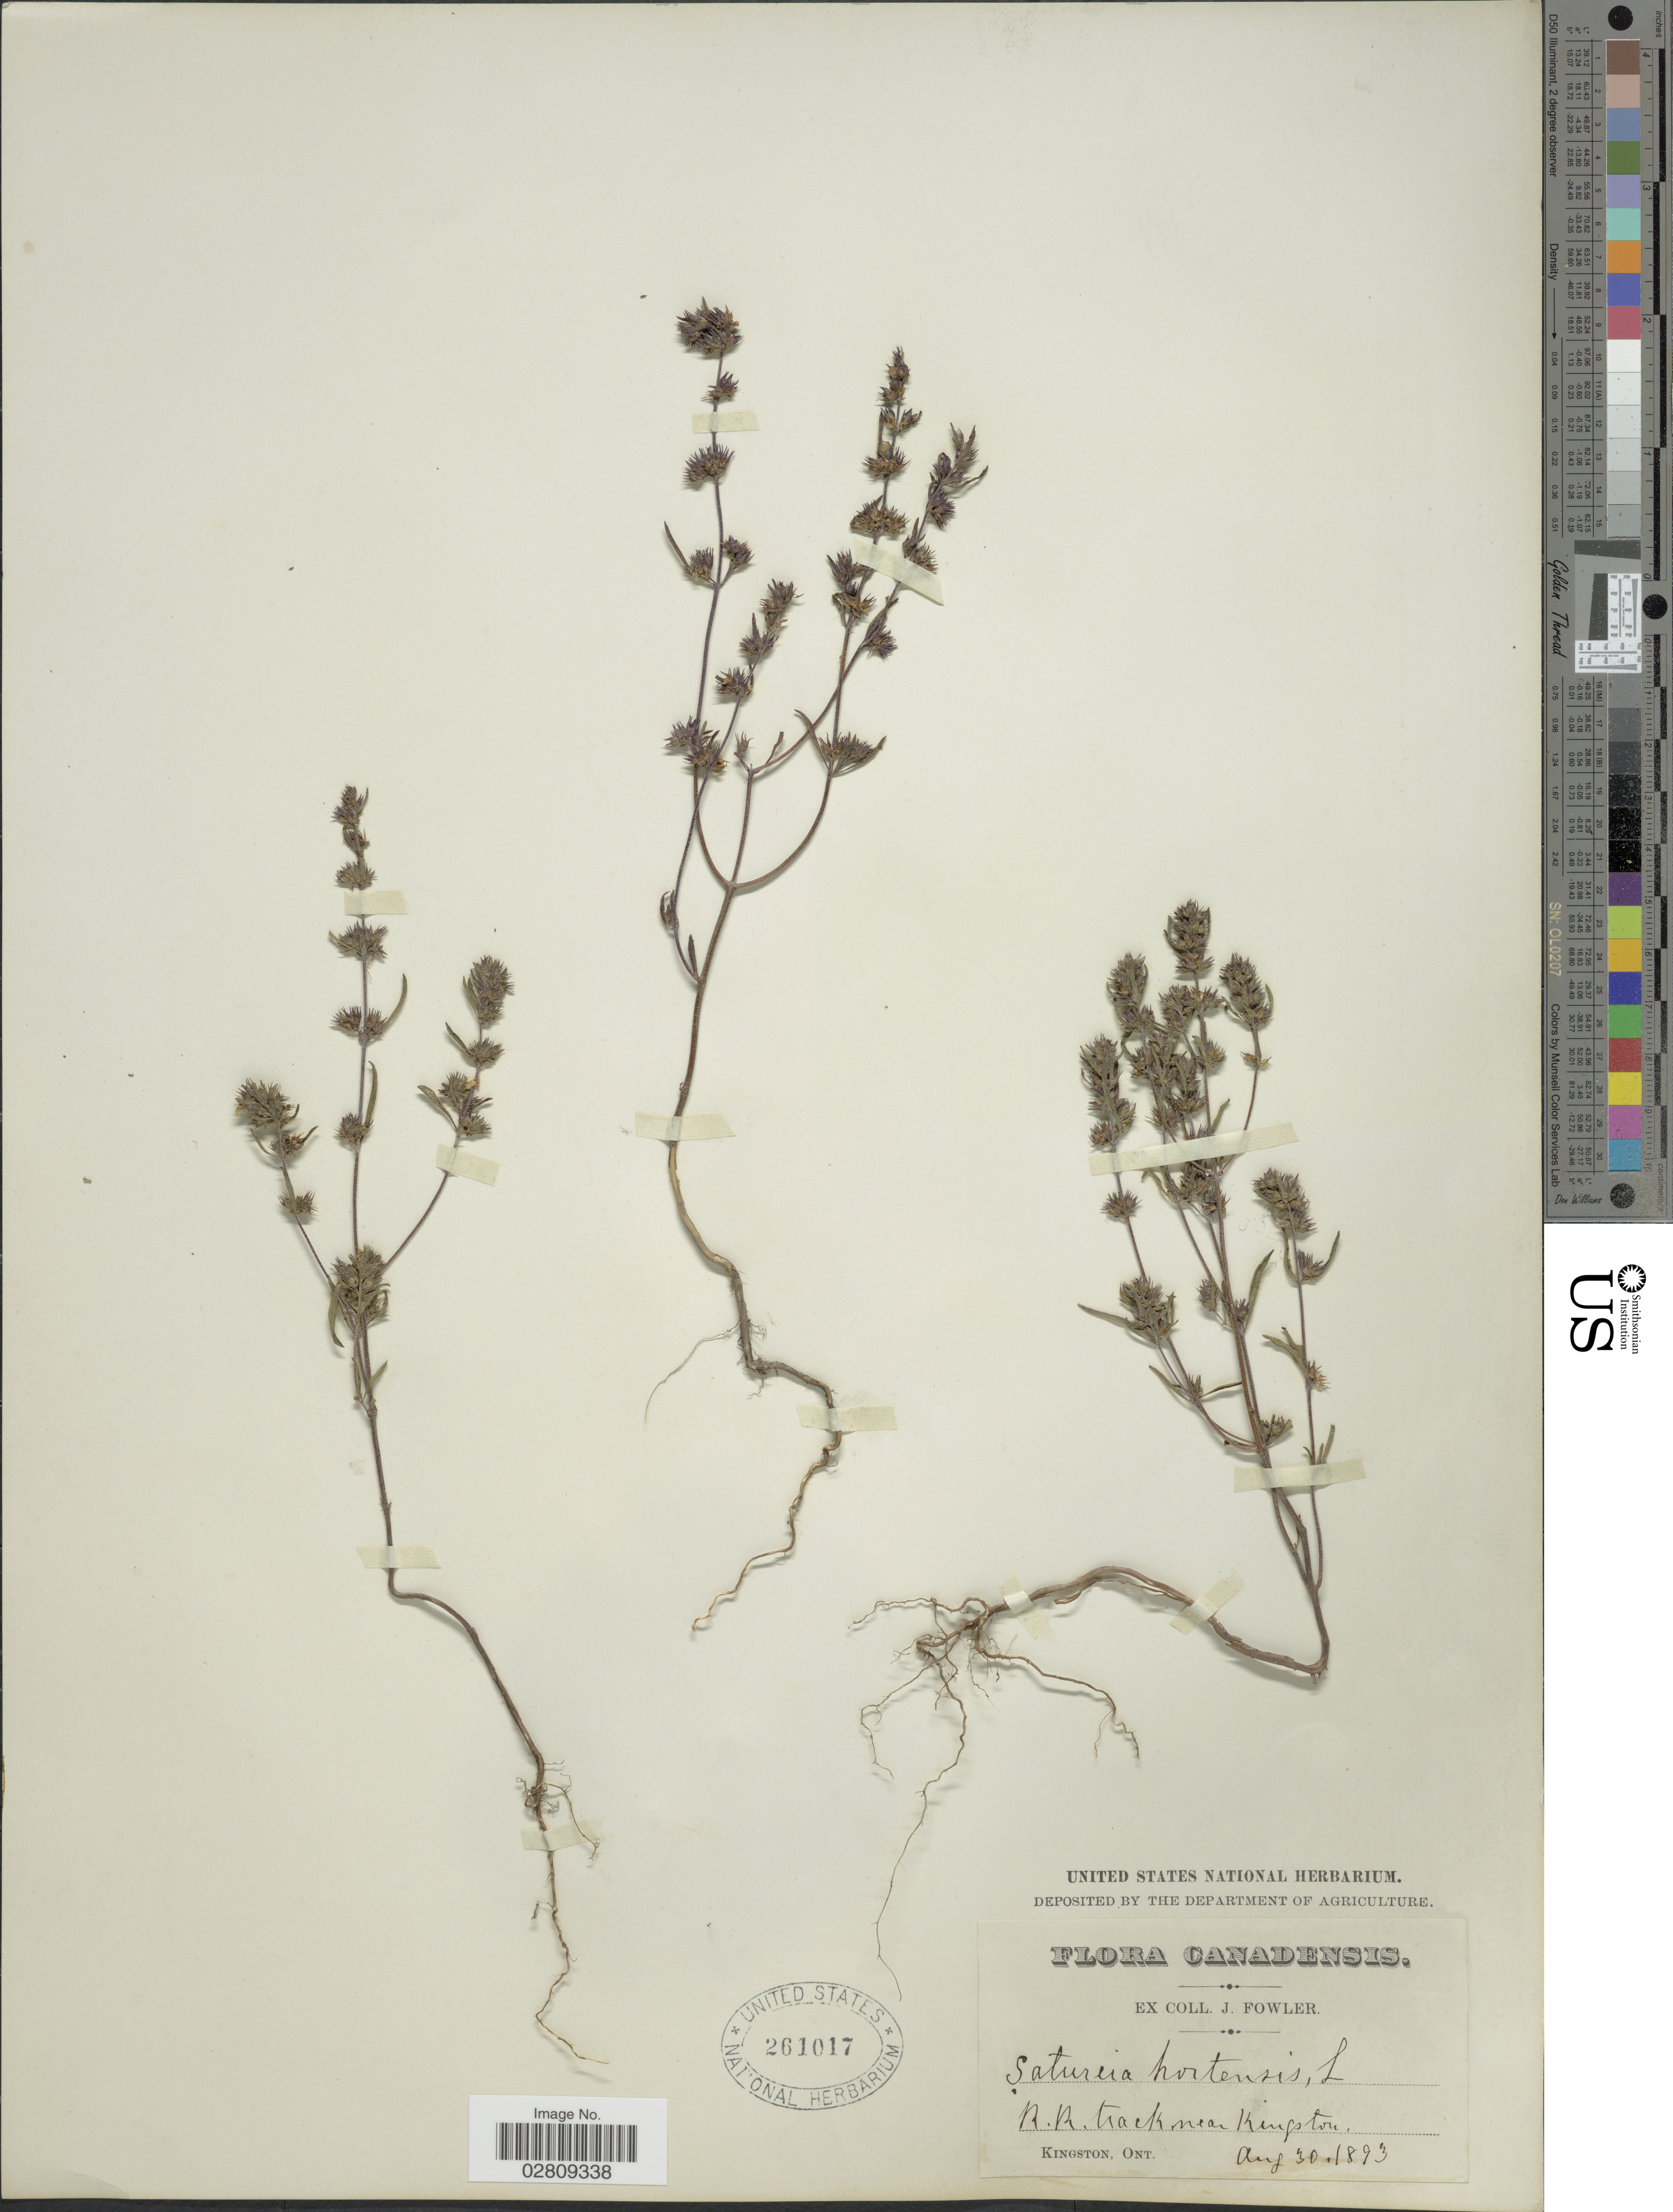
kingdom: Plantae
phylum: Tracheophyta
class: Magnoliopsida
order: Lamiales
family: Lamiaceae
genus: Satureja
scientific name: Satureja hortensis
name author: L.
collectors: J. P. Fowler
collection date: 1893-08-30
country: Canada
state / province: Ontario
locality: R.R. track near Kingston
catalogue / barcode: US 261017